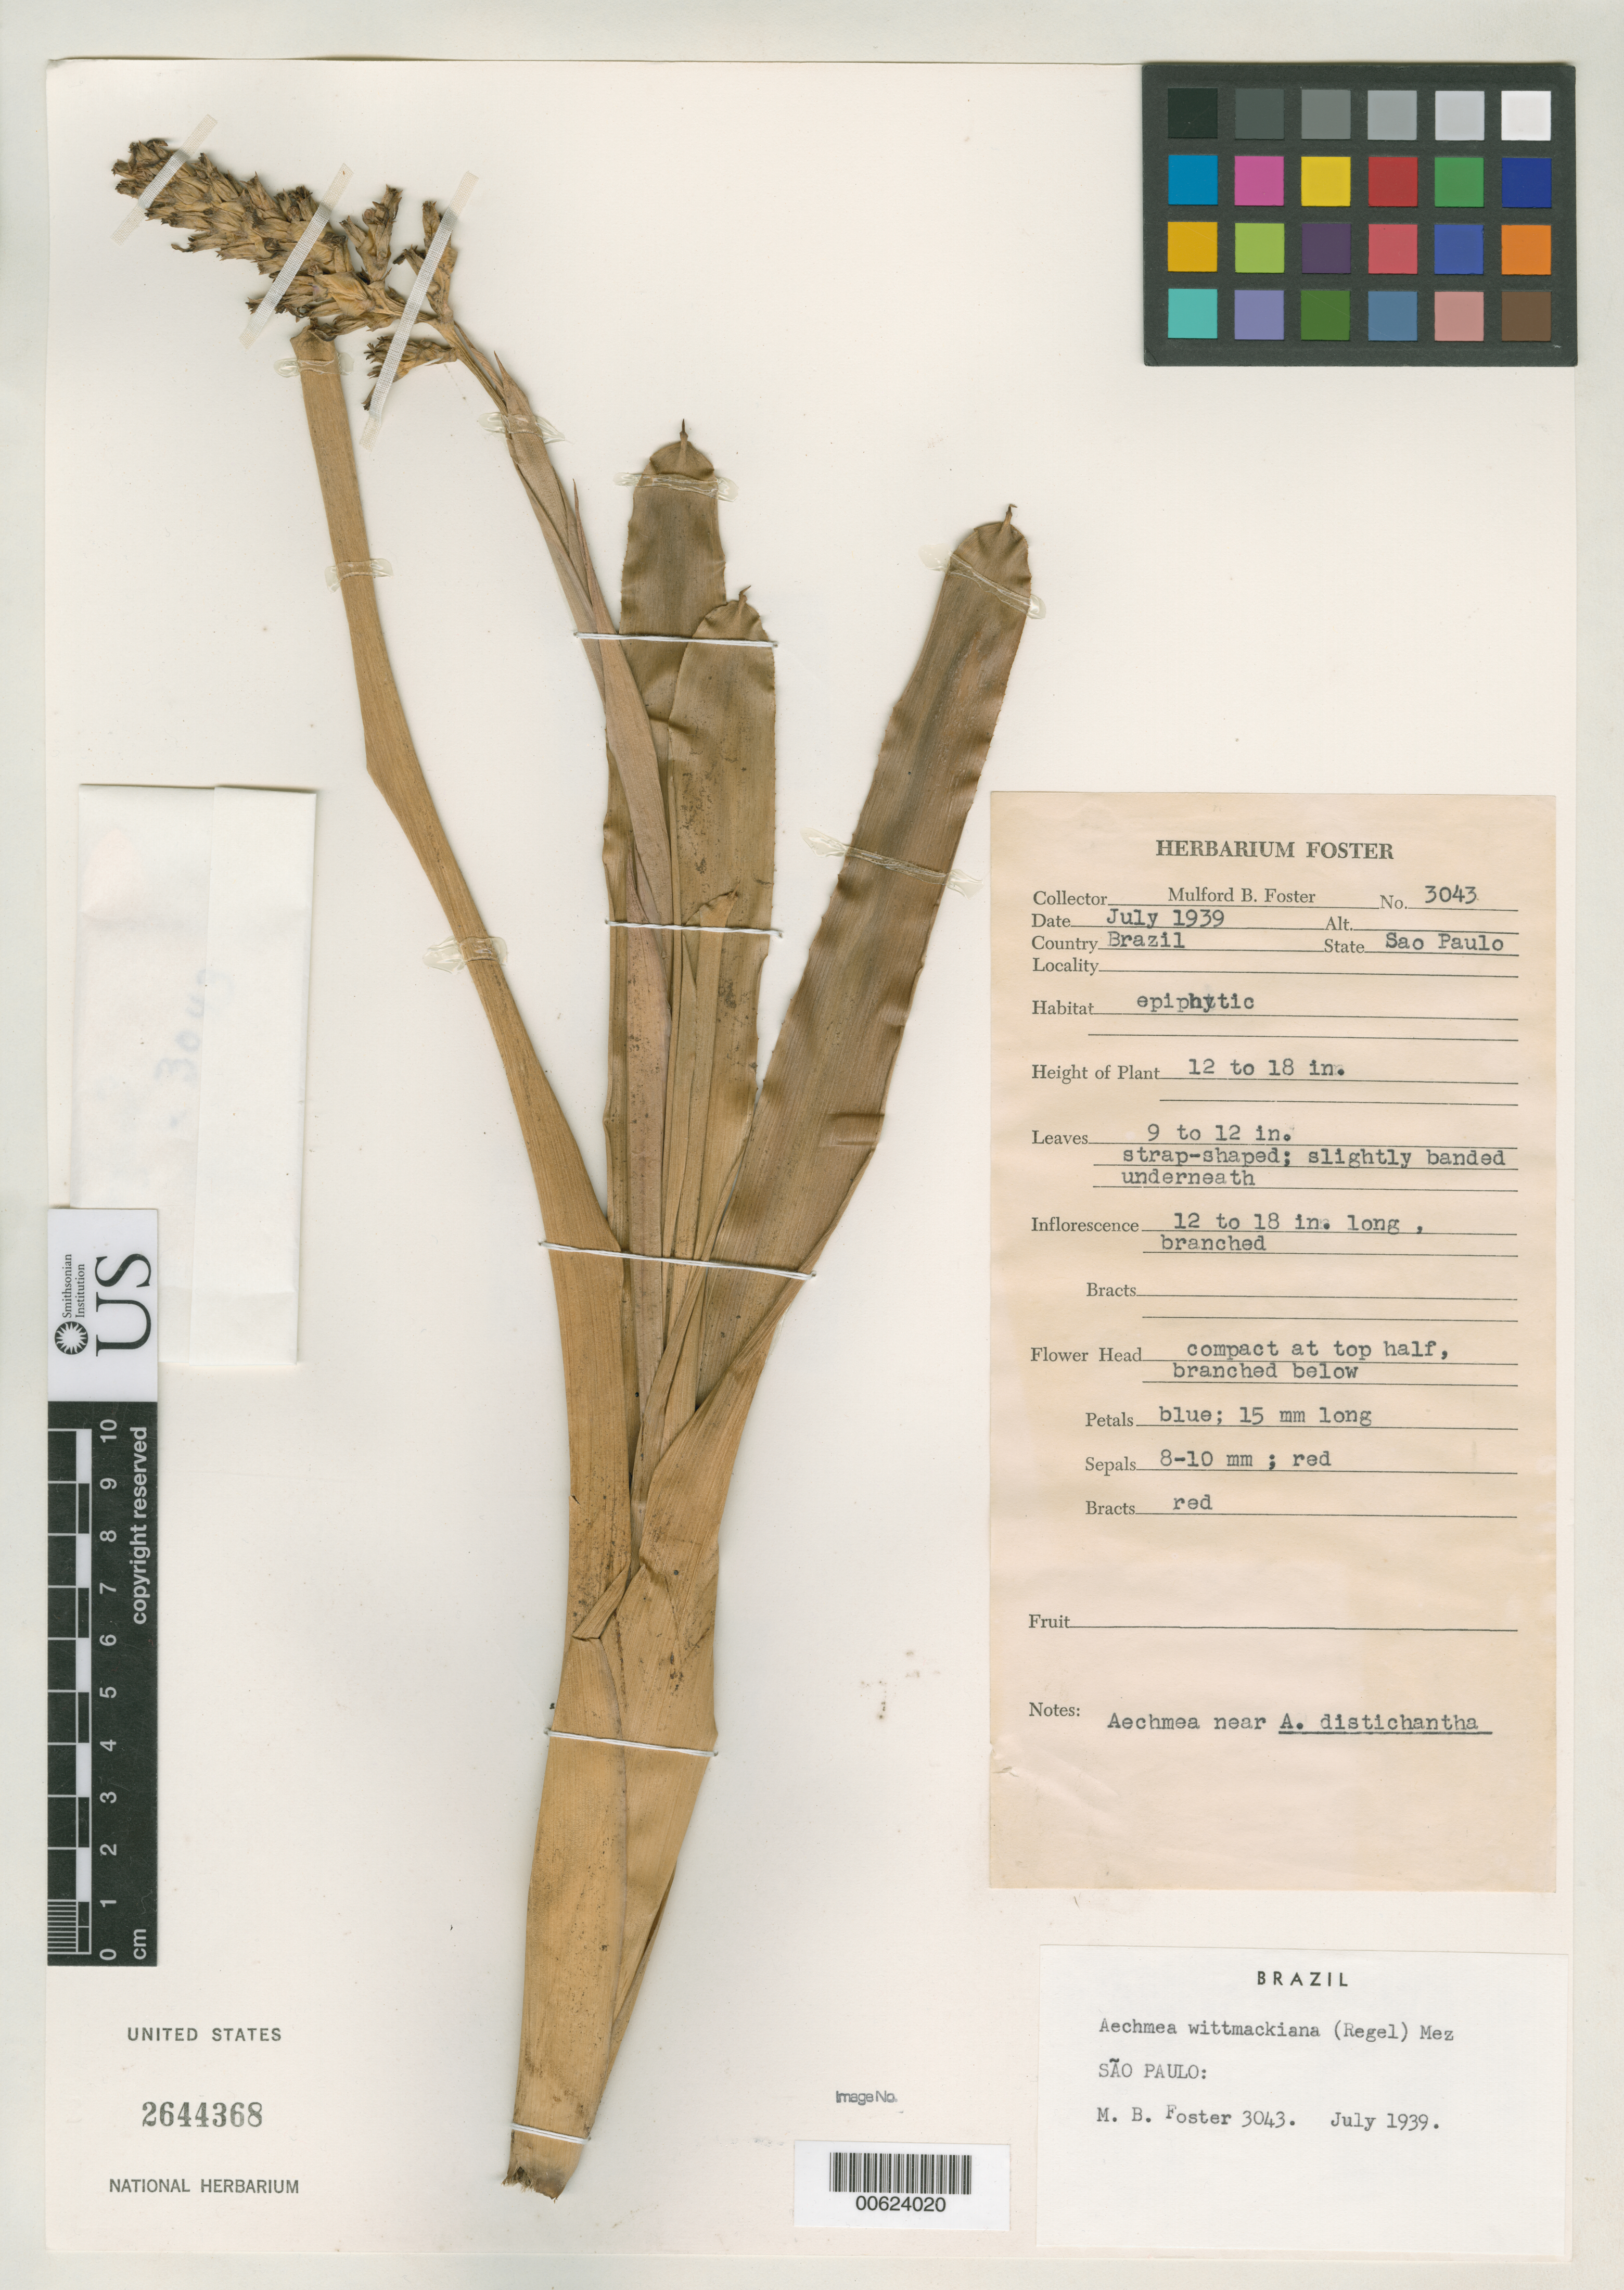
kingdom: Plantae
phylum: Tracheophyta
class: Liliopsida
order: Poales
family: Bromeliaceae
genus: Aechmea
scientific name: Aechmea distichantha var. canaliculata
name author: M.B. Foster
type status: Holotype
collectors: M. B. Foster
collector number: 3043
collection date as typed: Jul 1939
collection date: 1939-07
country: Brazil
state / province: São Paulo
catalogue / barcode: US 2644368